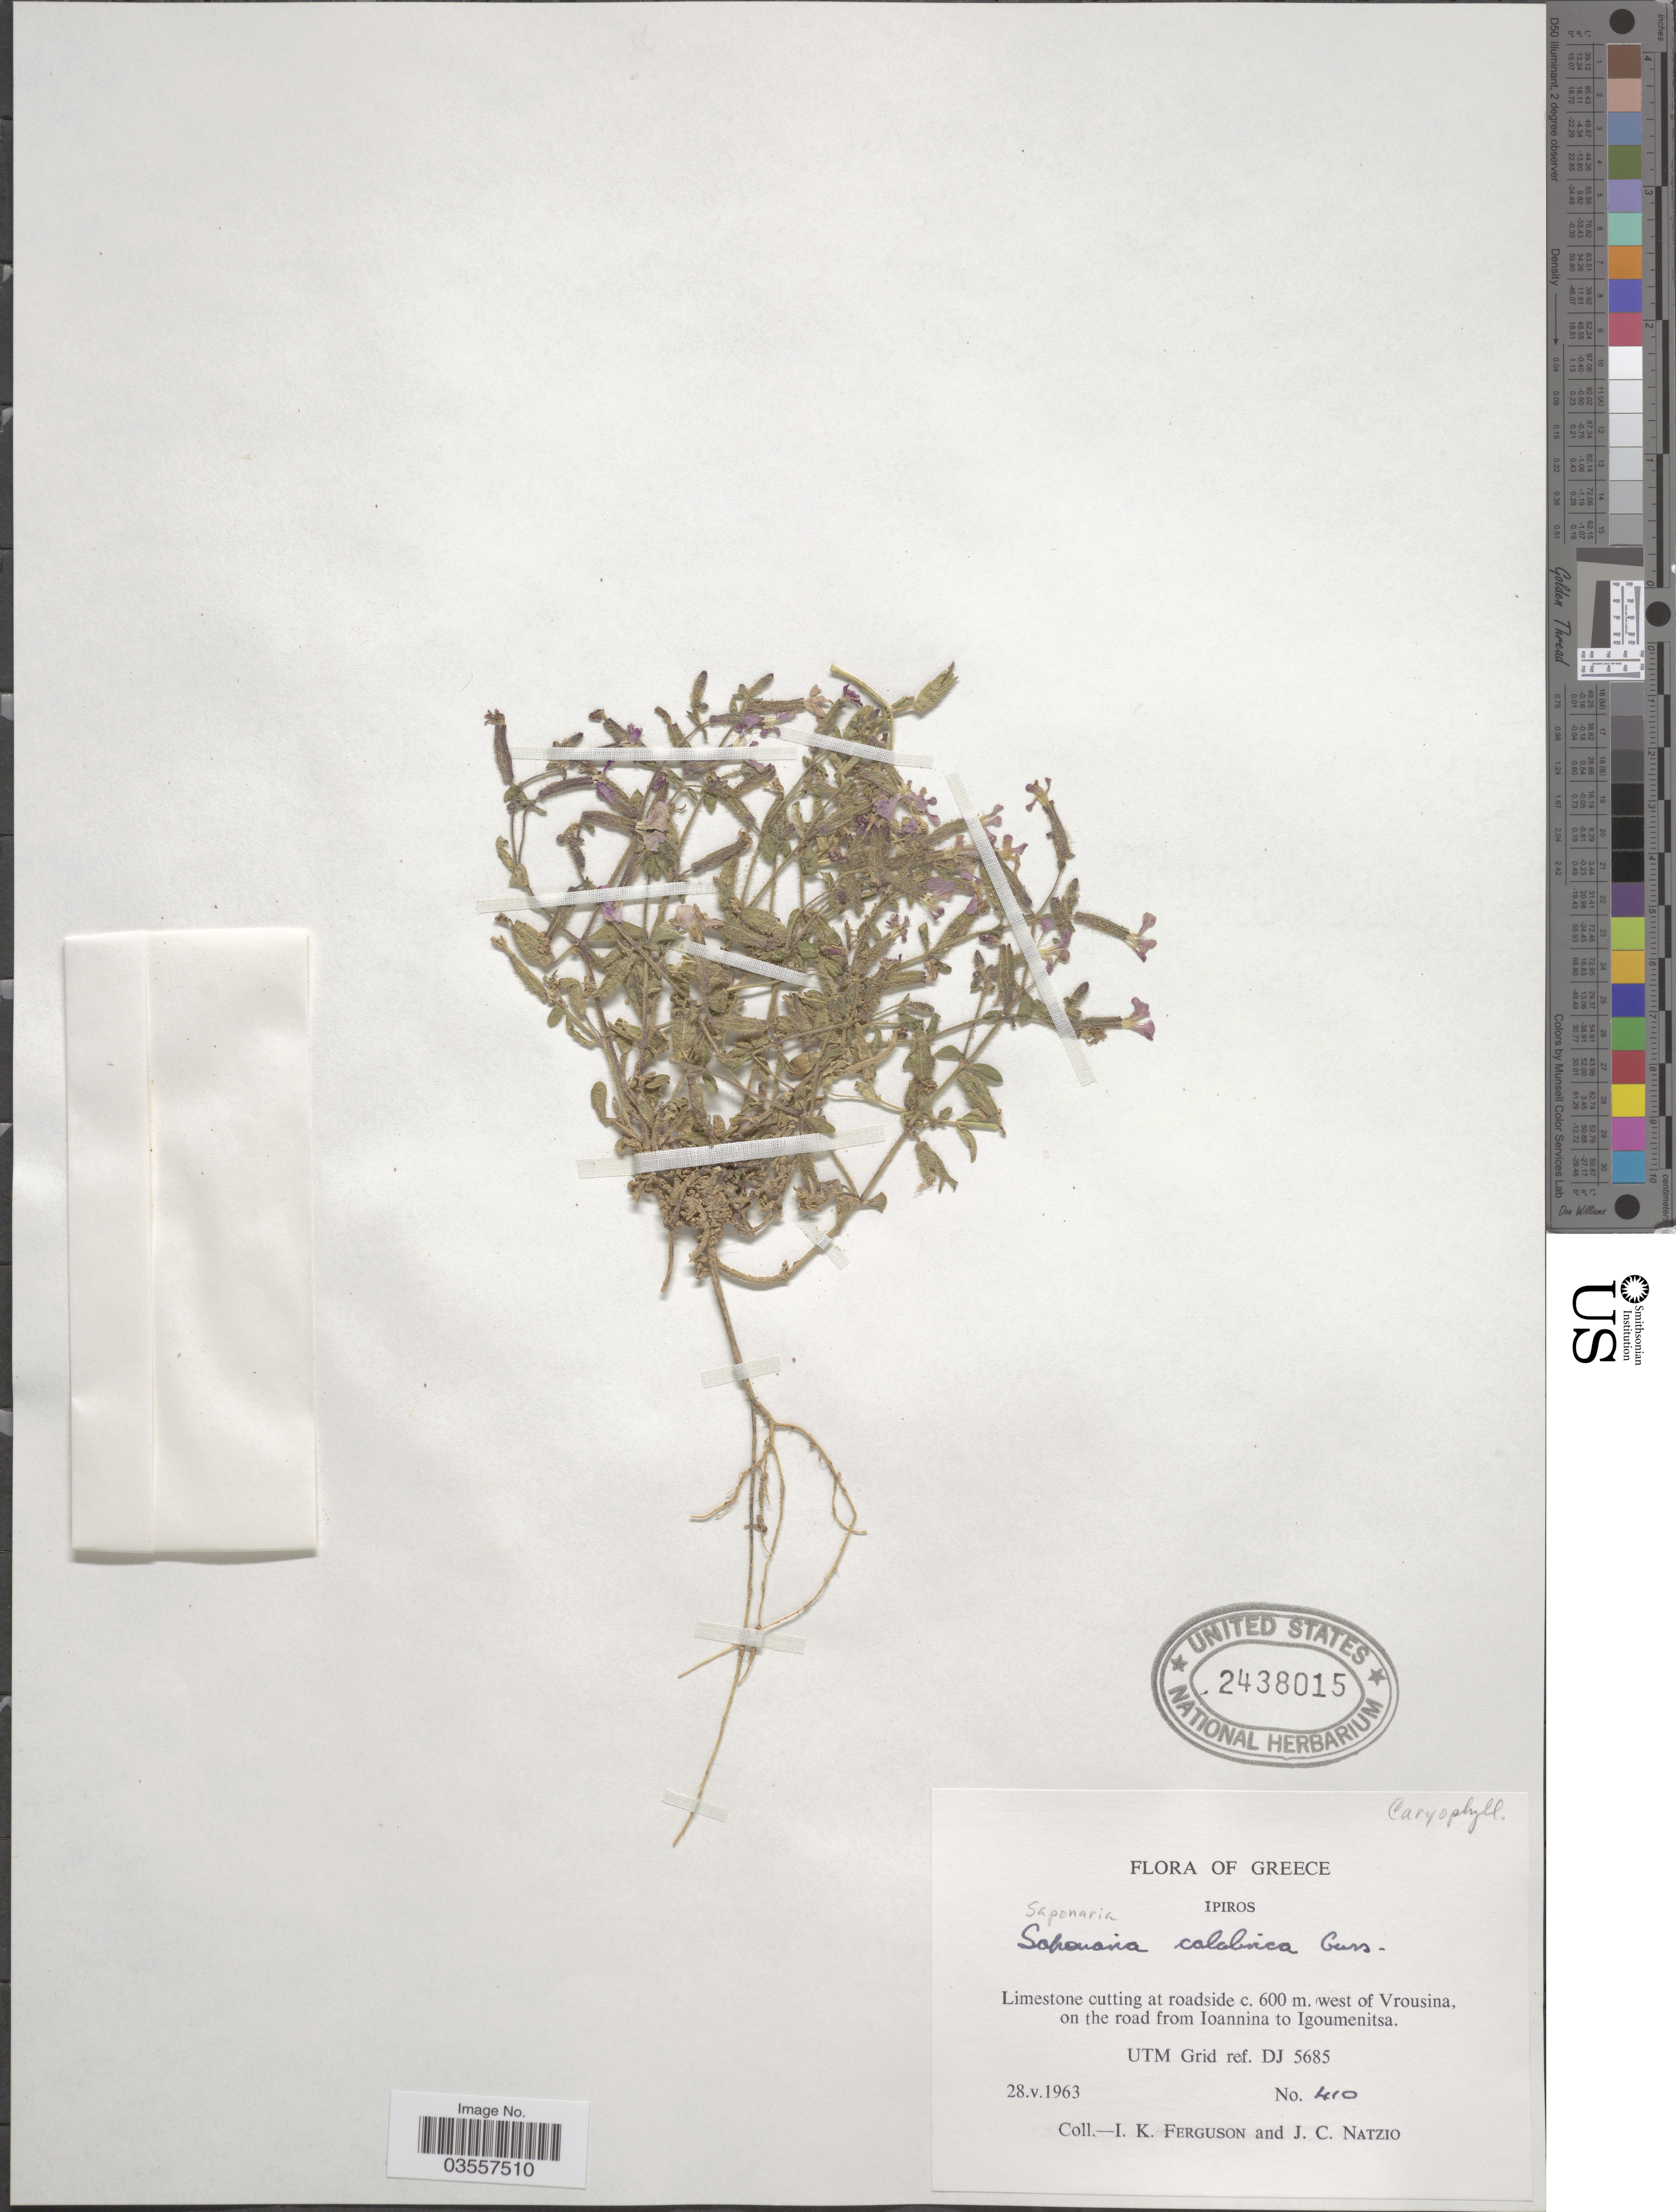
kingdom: Plantae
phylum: Tracheophyta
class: Magnoliopsida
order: Caryophyllales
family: Caryophyllaceae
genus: Saponaria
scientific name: Saponaria calabrica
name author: Gussone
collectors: I. K. Ferguson & J. Natzio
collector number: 410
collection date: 1963-05-28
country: Greece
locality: Ipiros. Limestone cutting at roadside. West of Vrousina, on the road from Ioannina to Igoumenitsa. UTM Grid ref. DJ 5685.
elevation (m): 600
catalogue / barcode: US 2438015